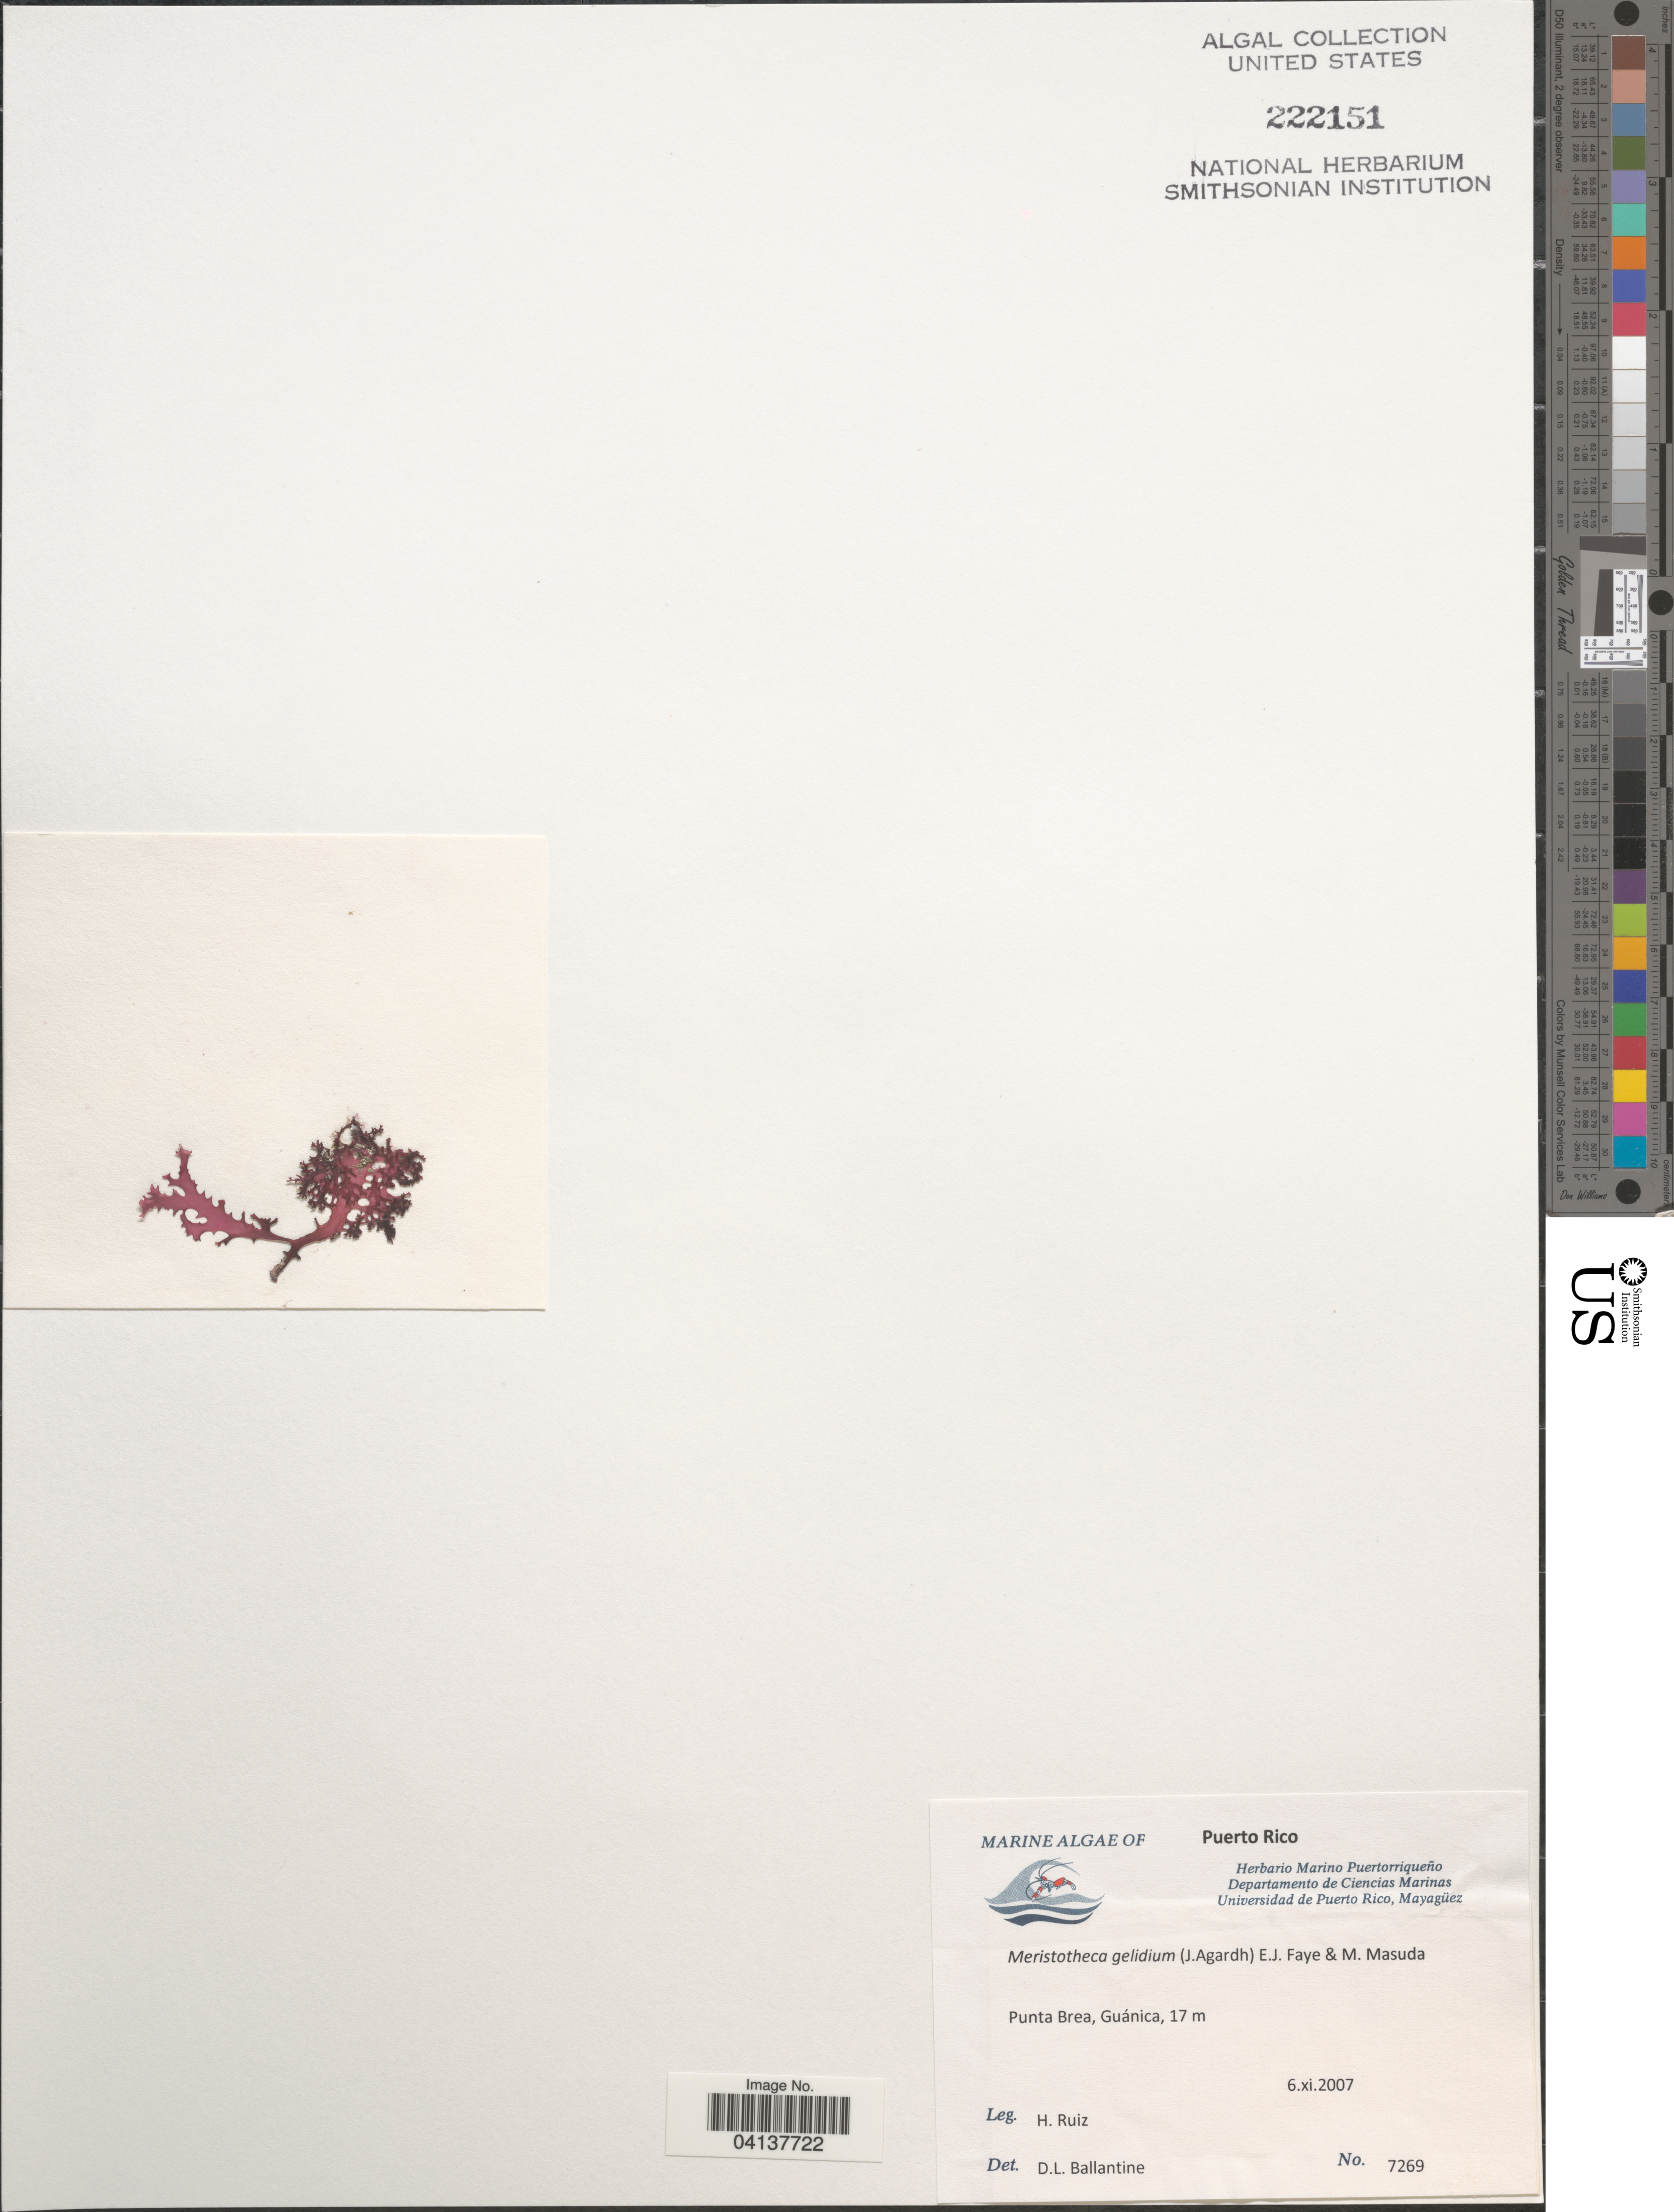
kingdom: Plantae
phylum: Rhodophyta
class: Florideophyceae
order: Gigartinales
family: Solieriaceae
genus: Meristotheca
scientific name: Meristotheca gelidium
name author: (J. Agardh) E.J. Faye & Masuda in E.J. Faye et al.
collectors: H. Ruiz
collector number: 7269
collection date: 2007-11-06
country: Puerto Rico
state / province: Guánica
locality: Punta Brea.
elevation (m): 17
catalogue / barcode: US 222151